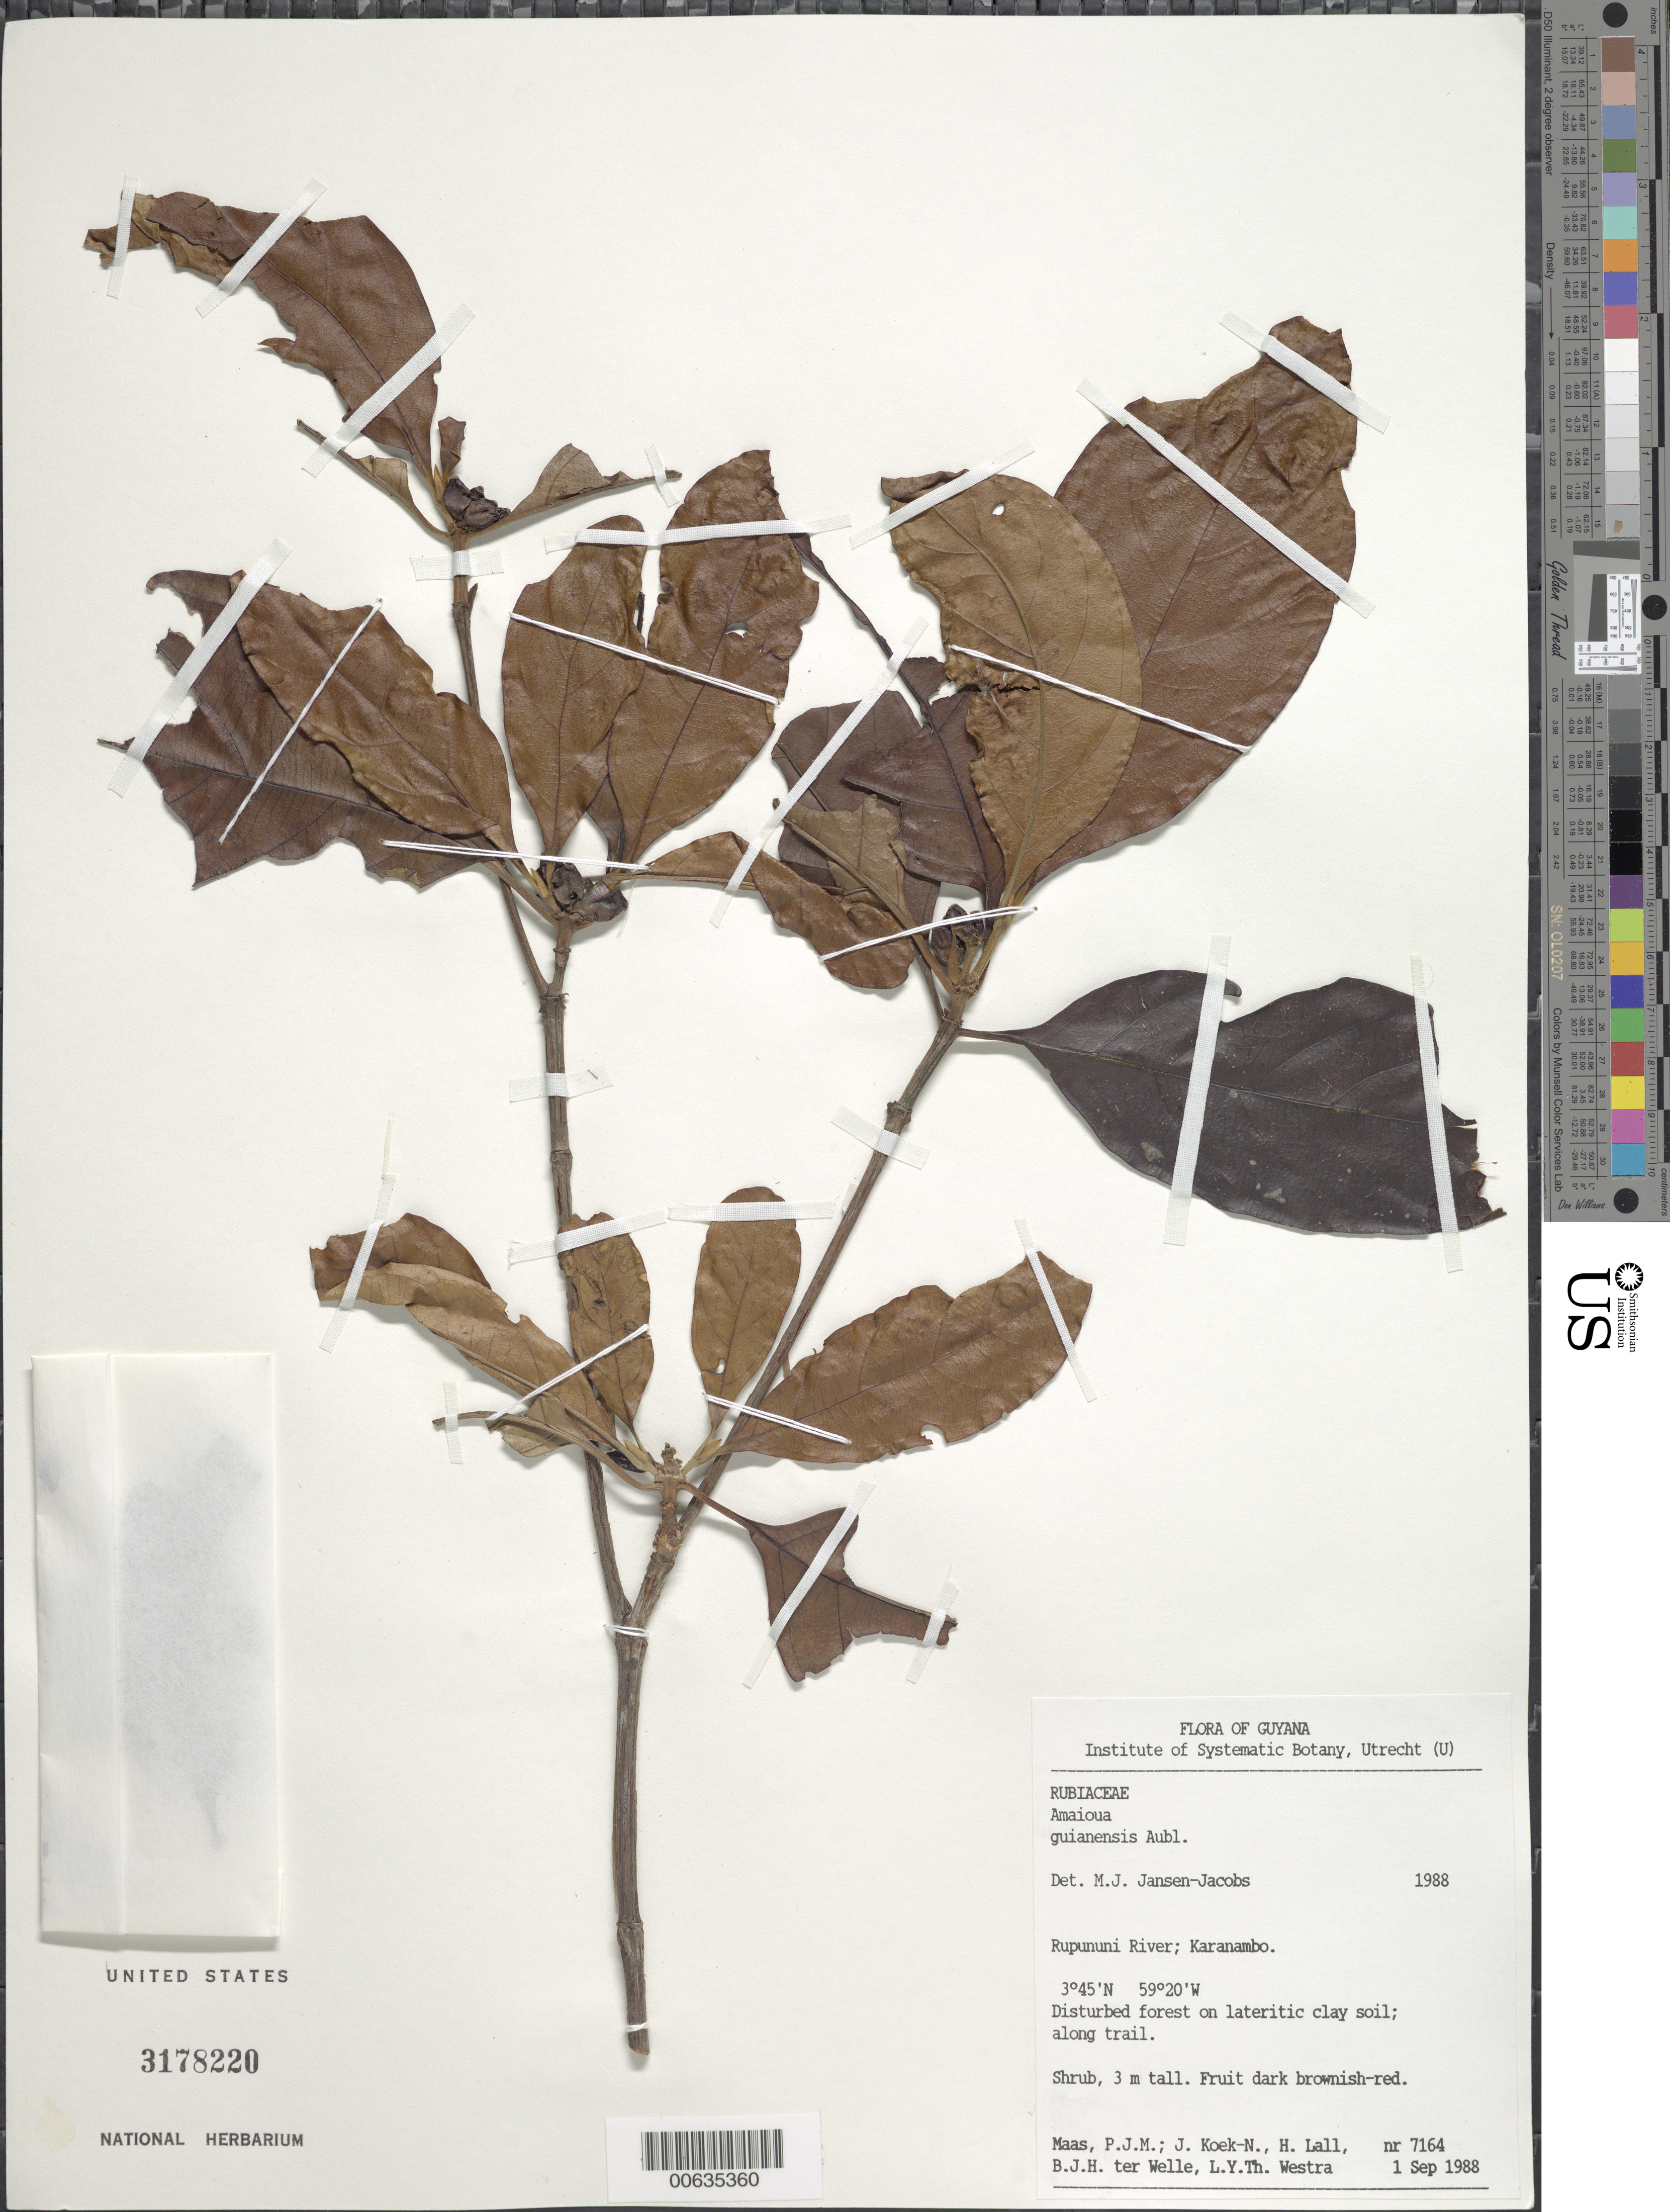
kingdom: Plantae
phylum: Tracheophyta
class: Magnoliopsida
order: Gentianales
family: Rubiaceae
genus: Amaioua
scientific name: Amaioua guianensis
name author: Aubl.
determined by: Jansen-Jacobs, M. J., (U), Nationaal Herbarium Nederland, Utrecht University branch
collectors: P. Maas, J. Koek-Noorman, H. Lall, B. Welle & L. Y. T. Westra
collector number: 7164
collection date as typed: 1-Sep-88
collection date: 1988-09-01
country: Guyana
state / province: U. Takutu-U. Essequibo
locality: Karanambo, Rupununi River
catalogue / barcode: US 3178220